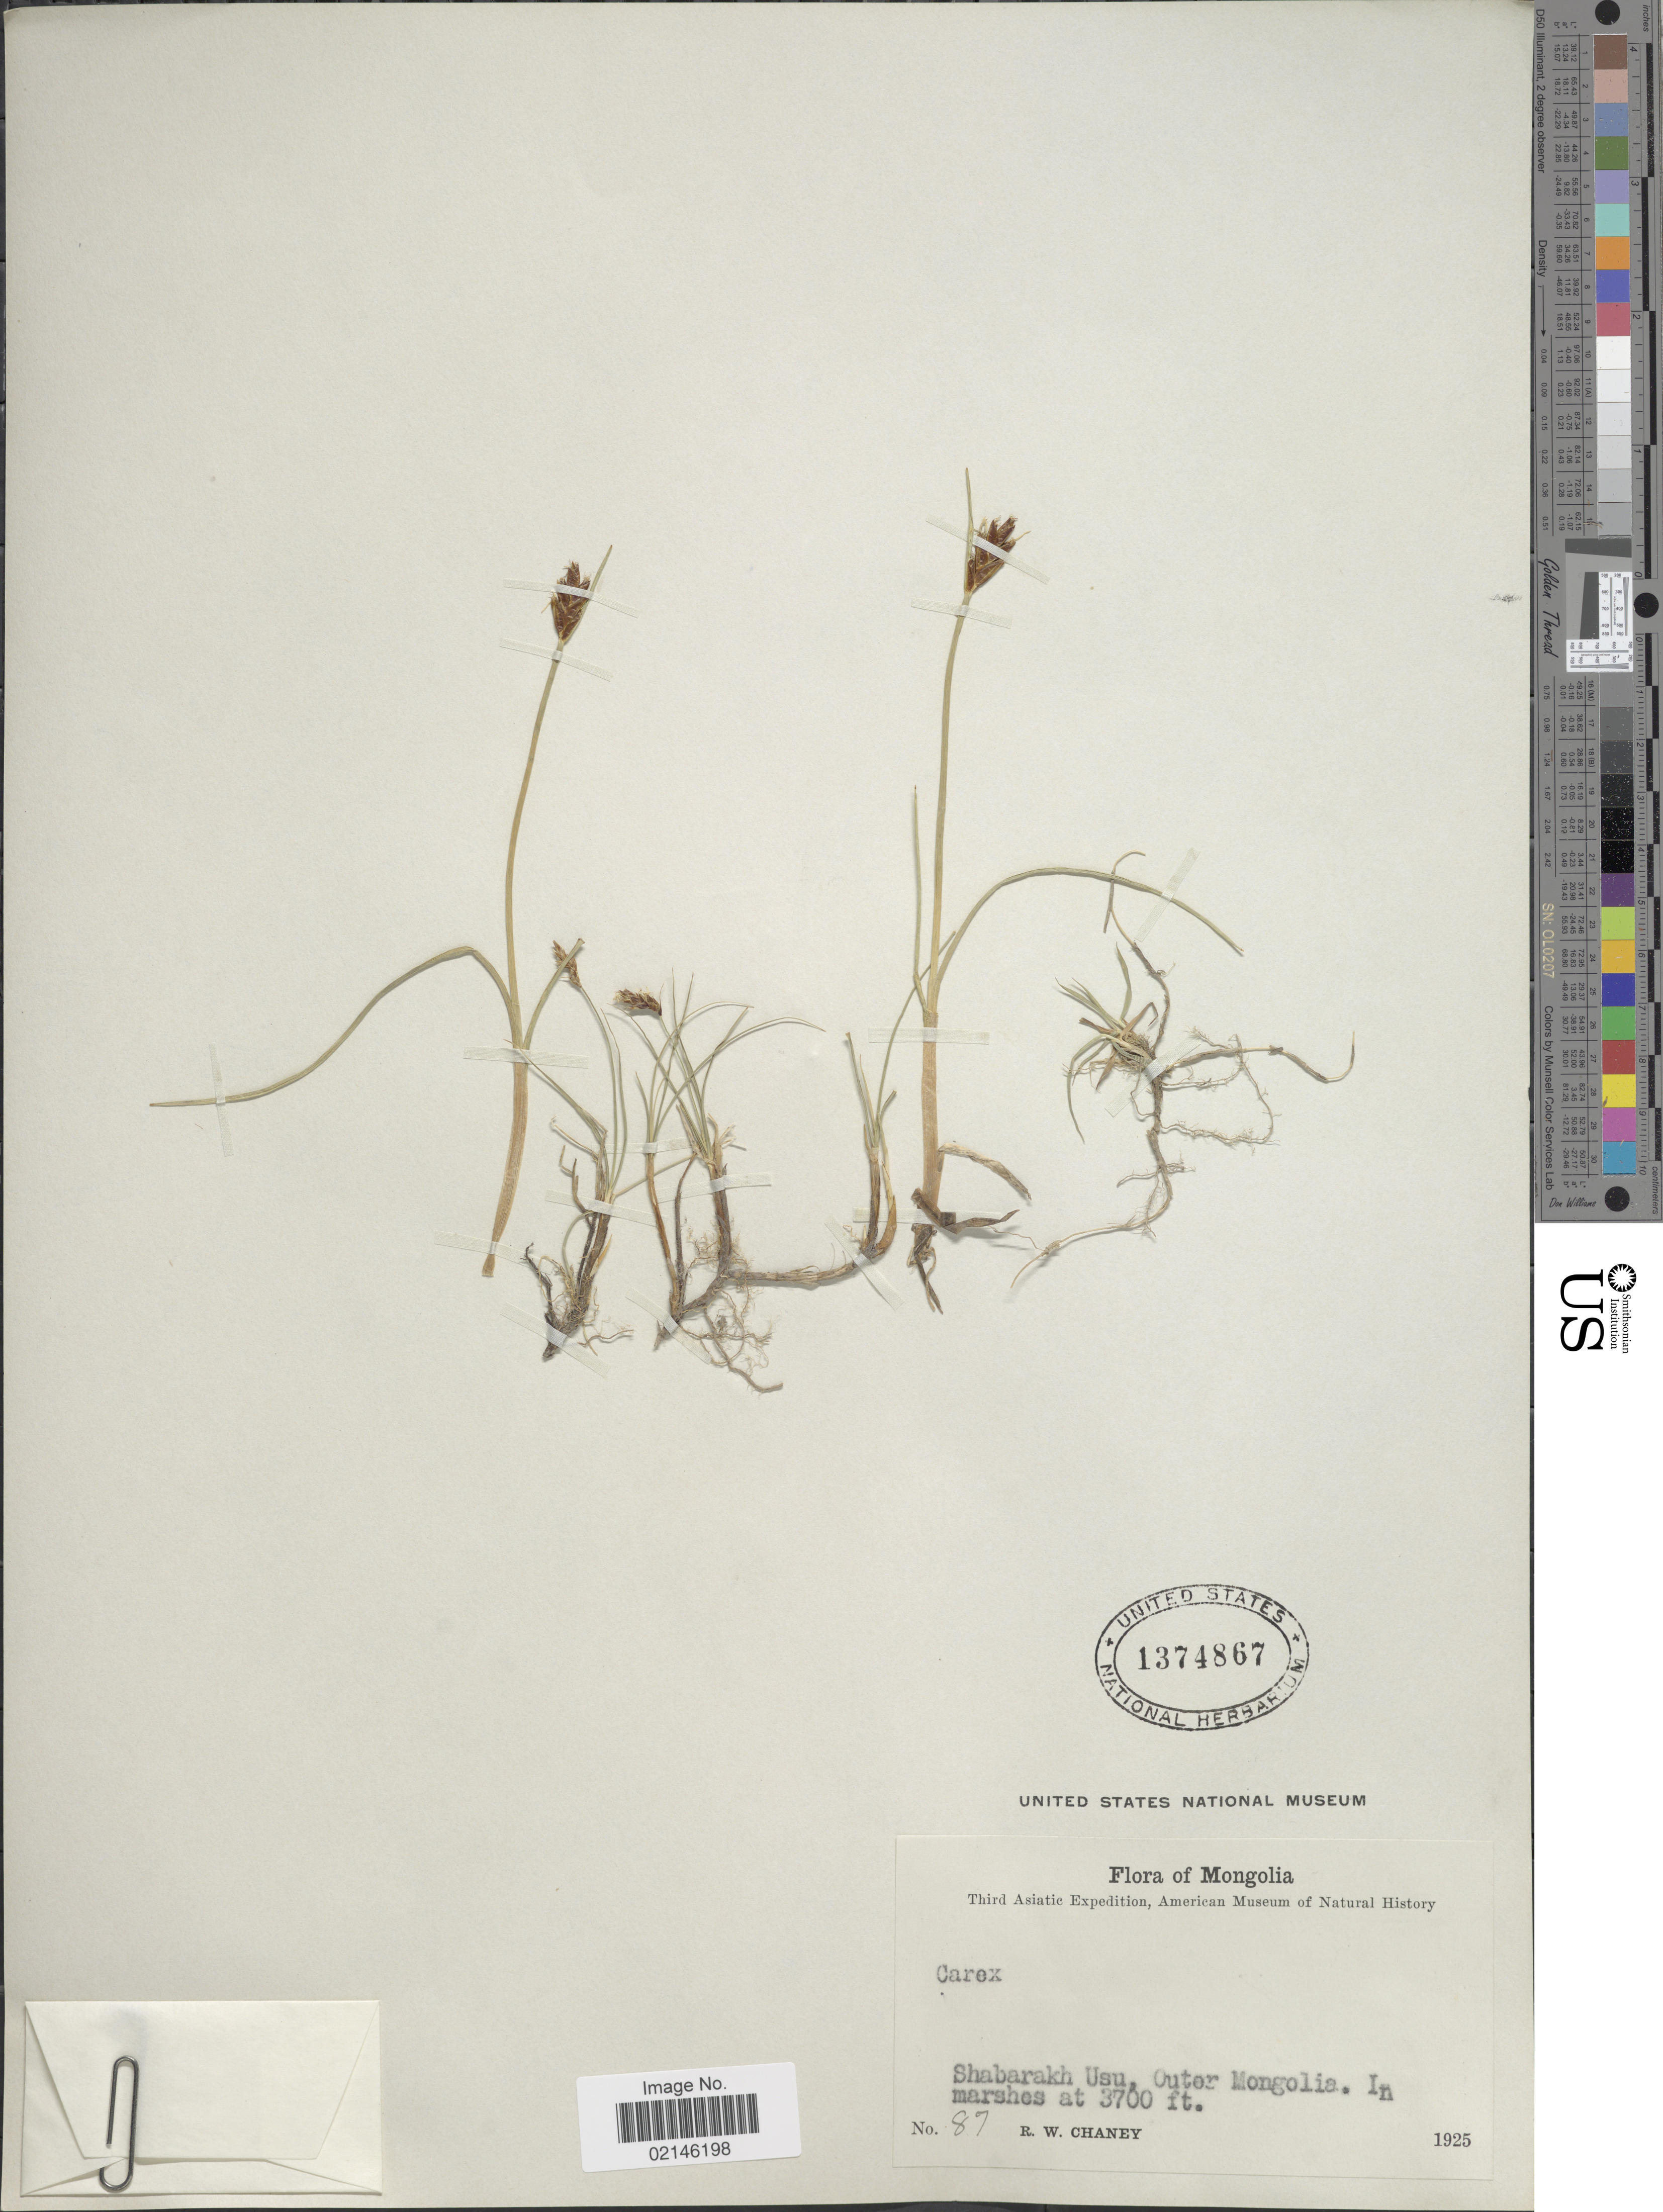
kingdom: Plantae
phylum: Tracheophyta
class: Liliopsida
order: Poales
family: Cyperaceae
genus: Carex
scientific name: Carex sp.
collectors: R. Chaney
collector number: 87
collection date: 1925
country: Mongolia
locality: Shabarakh Usu, Outer Mongolia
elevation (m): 1128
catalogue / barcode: US 1374867